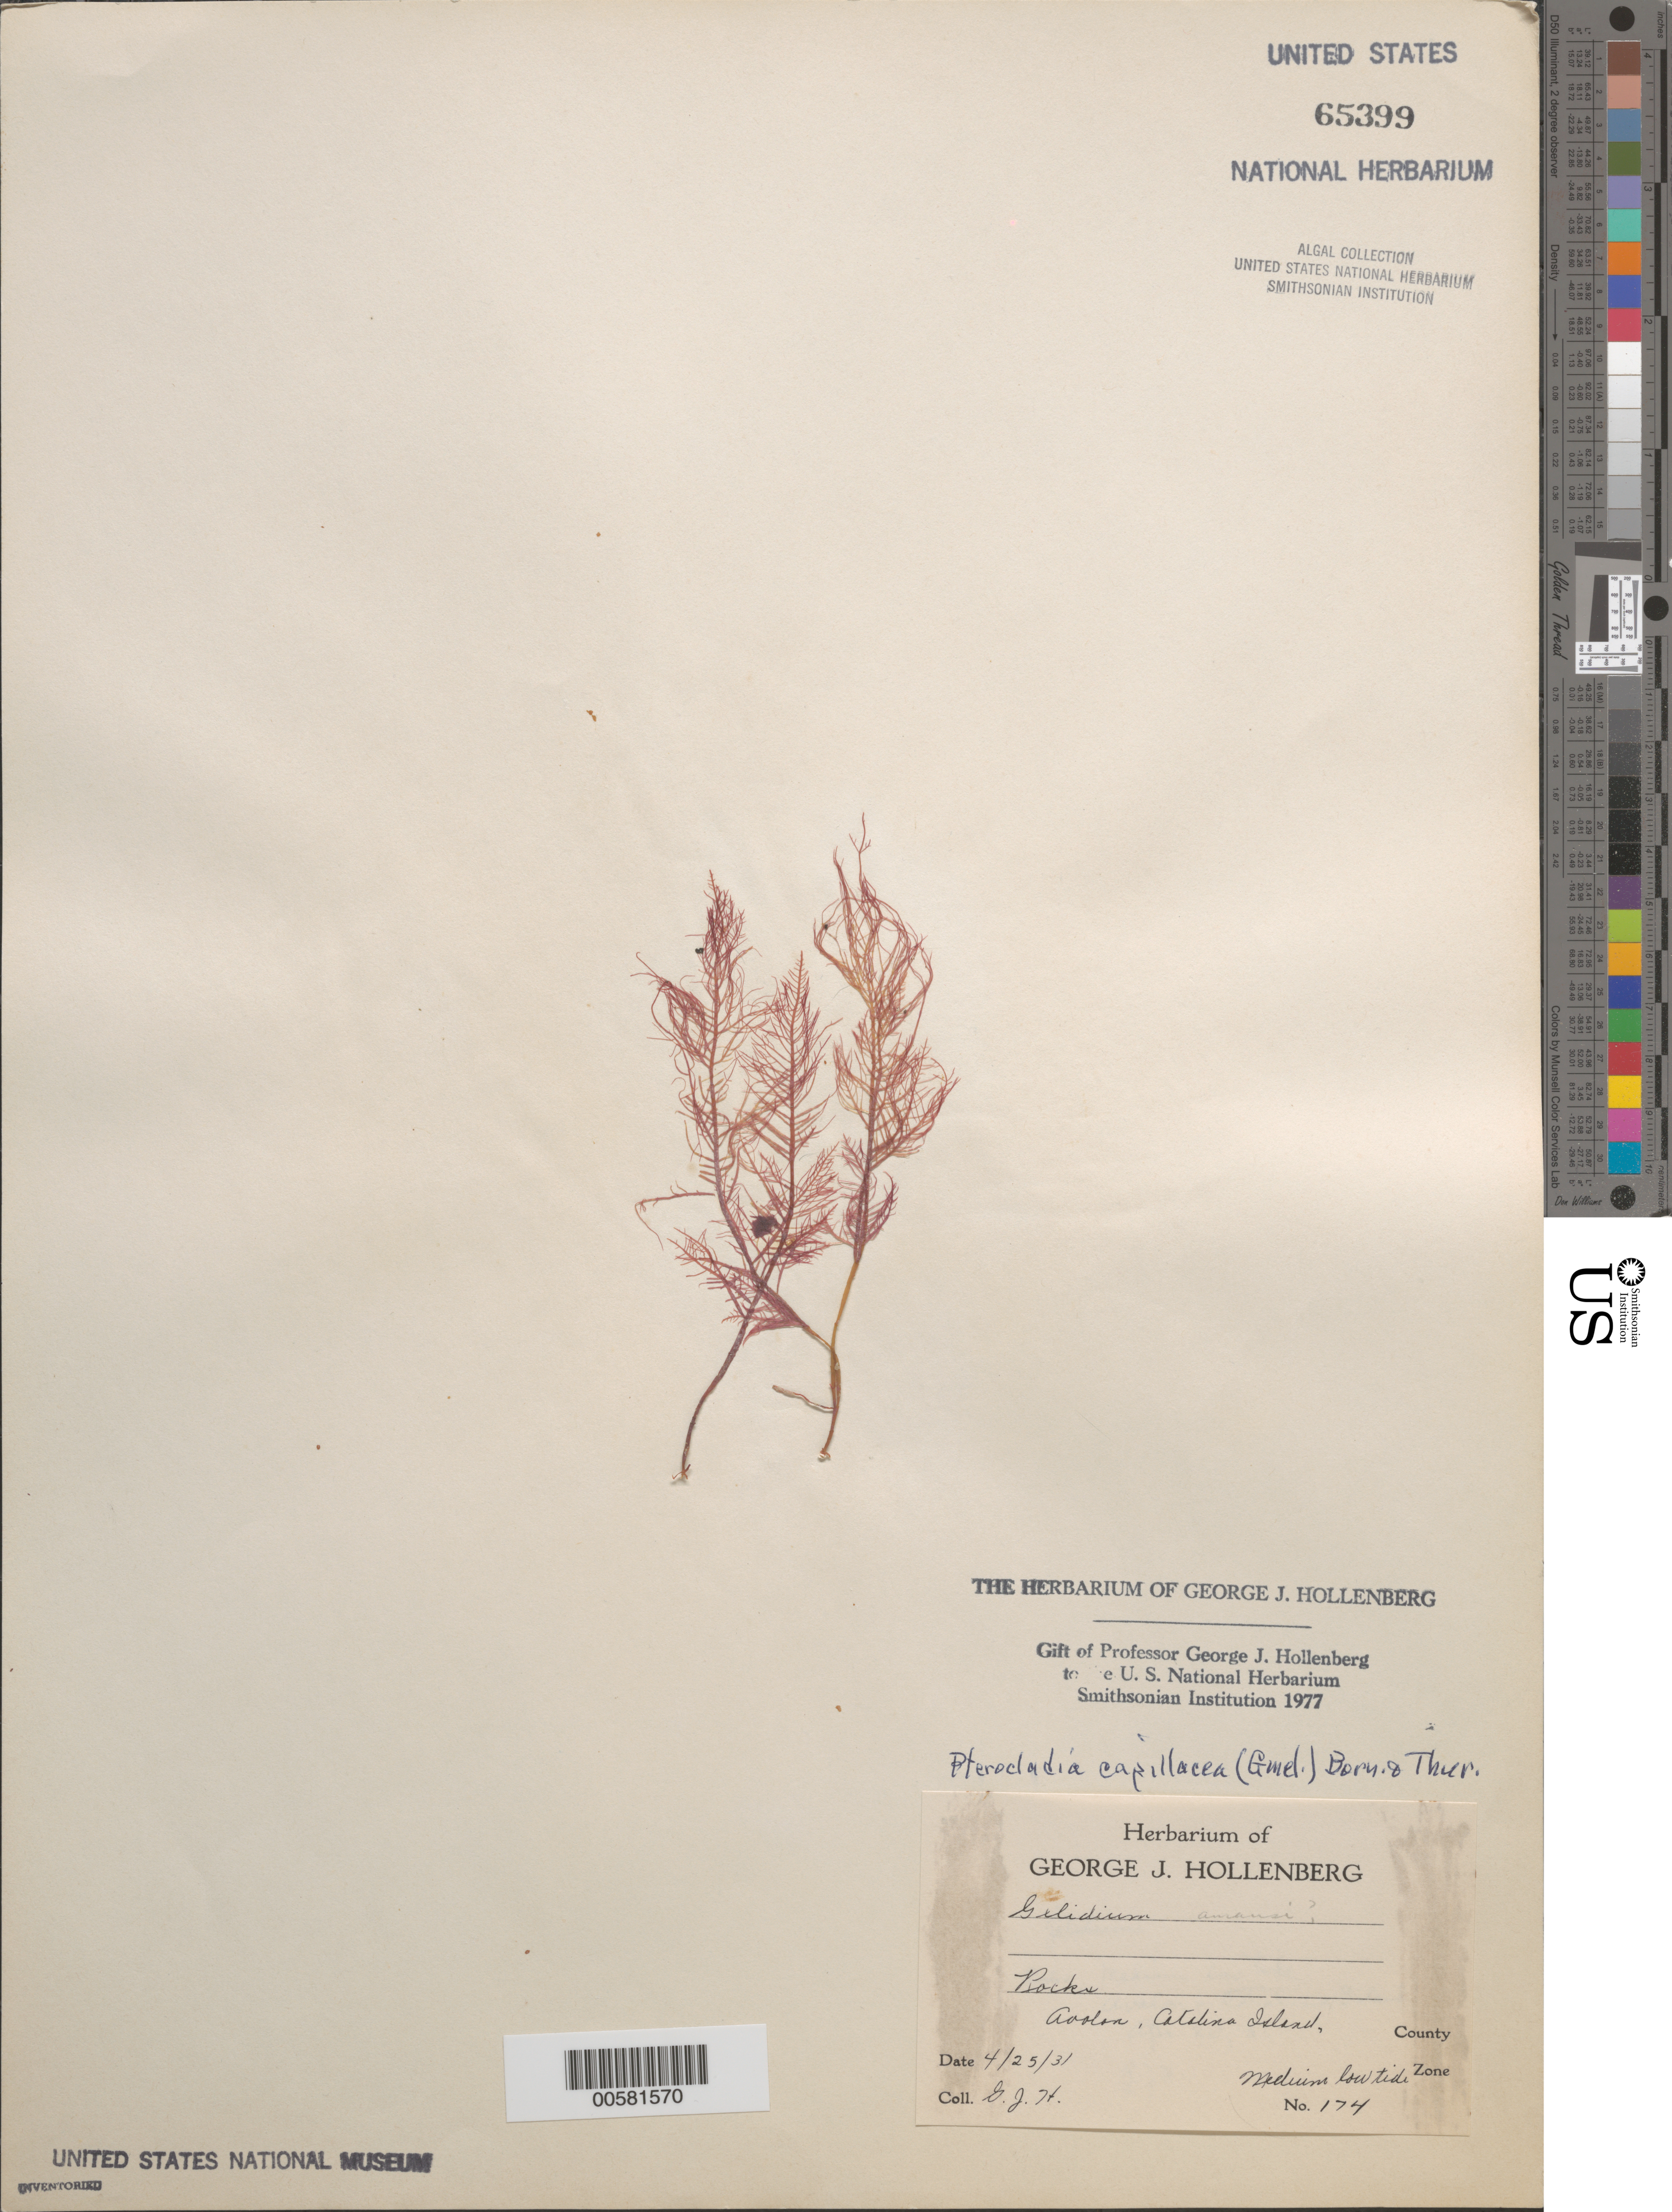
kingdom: Plantae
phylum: Rhodophyta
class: Florideophyceae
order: Gelidiales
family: Pterocladiaceae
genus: Pterocladiella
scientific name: Pterocladiella capillacea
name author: (S.G. Gmel.) Santelices & Hommers.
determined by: Algae name updating Project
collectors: G. Hollenberg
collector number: GJH 174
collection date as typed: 25 Apr 1931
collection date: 1931-04-25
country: United States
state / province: California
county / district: Los Angeles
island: Santa Catalina Island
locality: Avalon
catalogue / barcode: US 65399